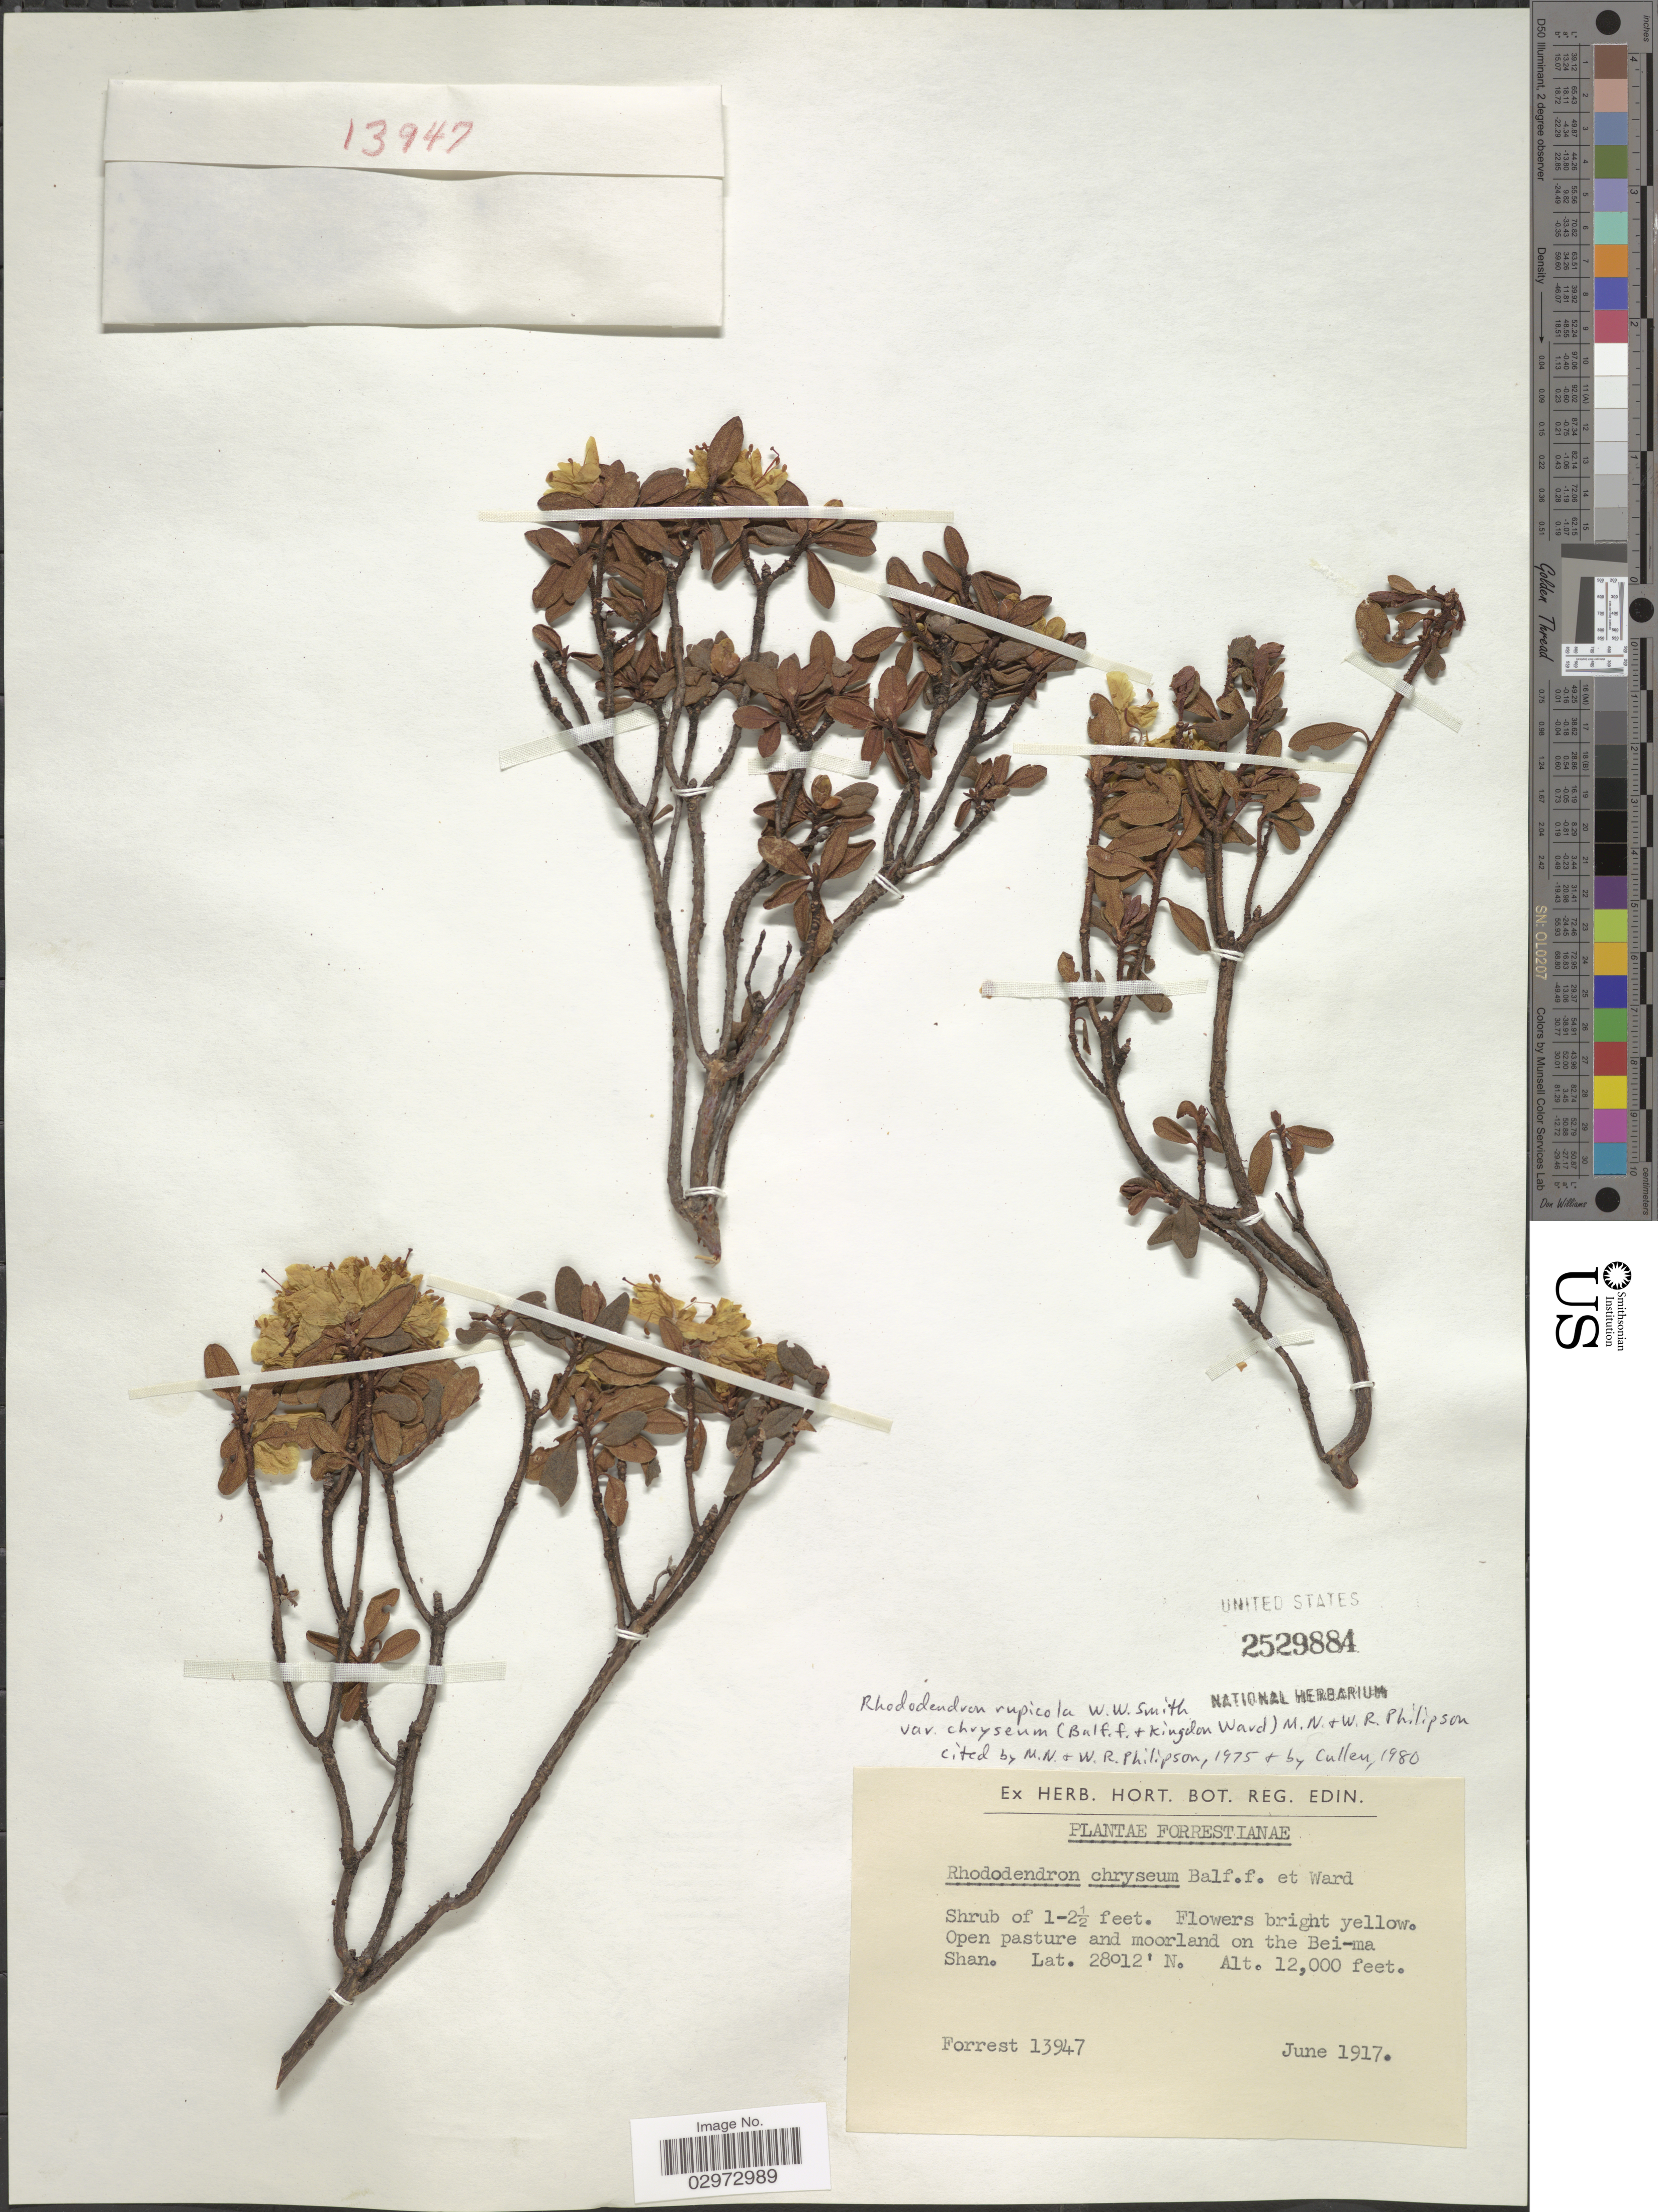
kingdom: Plantae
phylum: Tracheophyta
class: Magnoliopsida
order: Ericales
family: Ericaceae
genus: Rhododendron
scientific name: Rhododendron rupicola var. chryseum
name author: (Balf. f. & Kingdon-Ward) Philipson & M. N. Philipson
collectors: -. Forrest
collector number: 13947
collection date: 1917-06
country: China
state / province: Yunnan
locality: Open pasture and moorland on the Bei-ma Shan.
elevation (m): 3658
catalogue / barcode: US 2529884